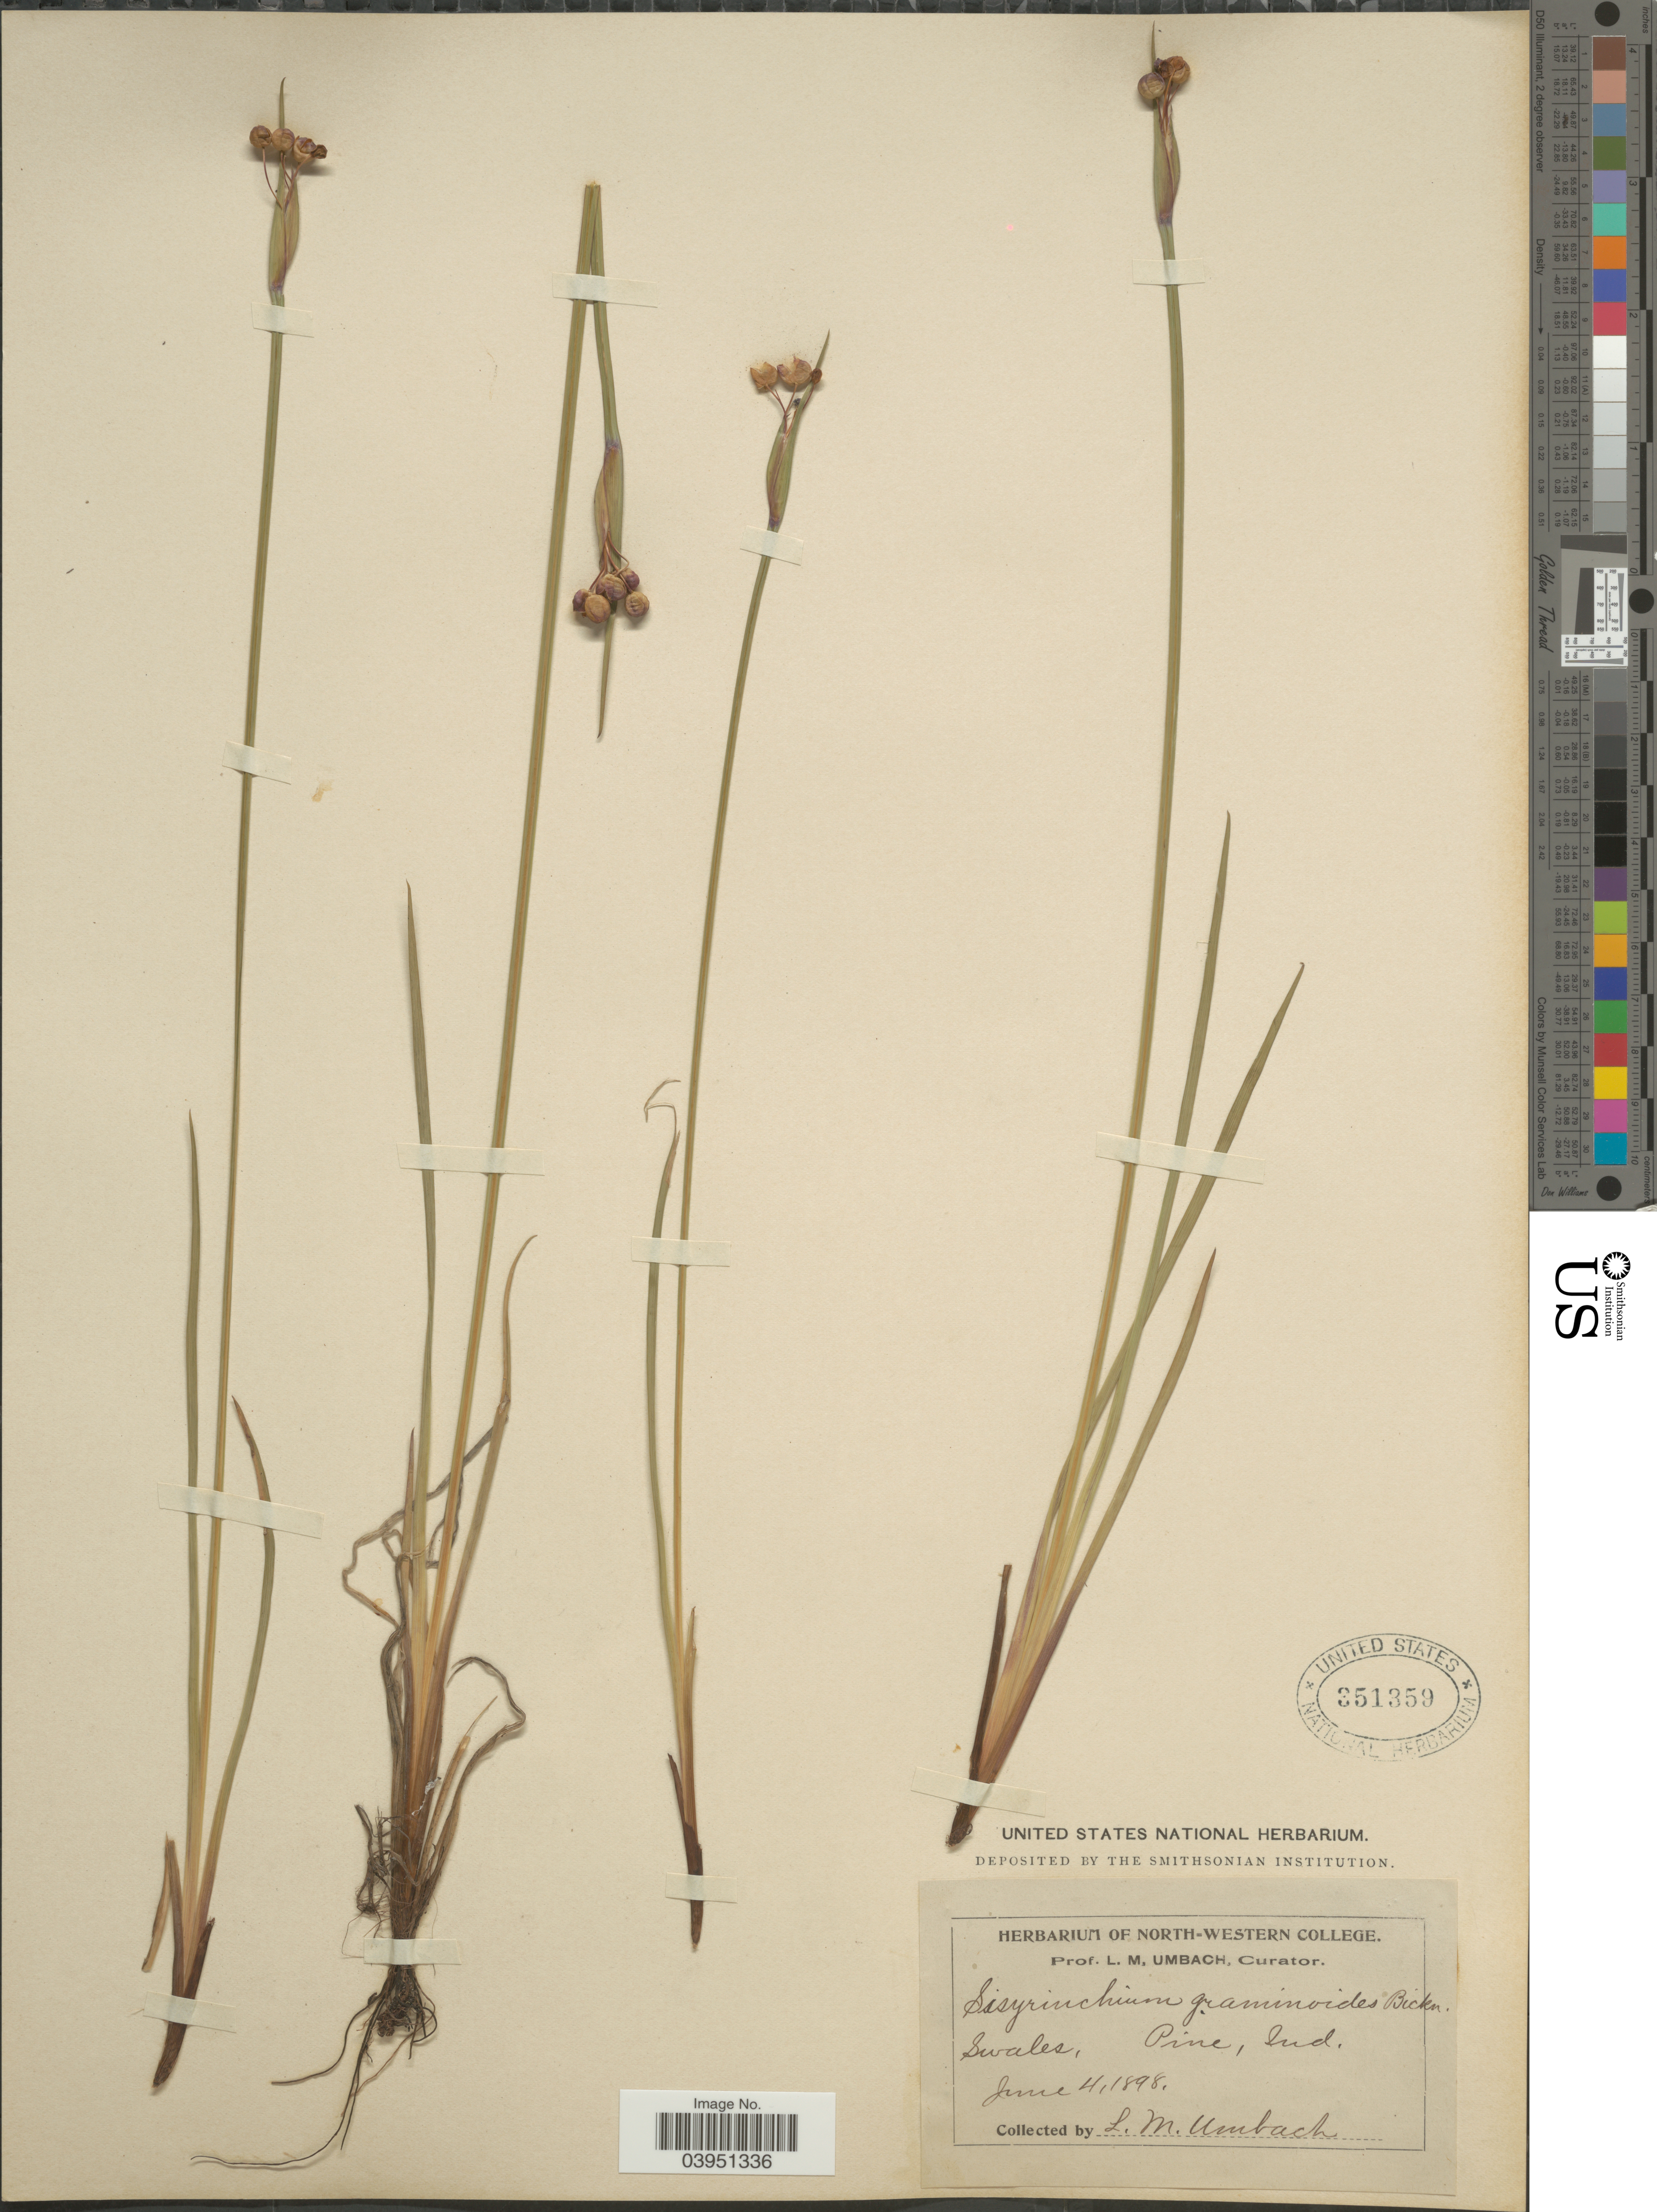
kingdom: Plantae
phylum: Tracheophyta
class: Liliopsida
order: Asparagales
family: Iridaceae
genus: Sisyrinchium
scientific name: Sisyrinchium montanum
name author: Greene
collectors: L. M. Umbach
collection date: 1898-06-04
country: United States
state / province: Indiana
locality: Swales, Pine.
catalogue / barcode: US 351359